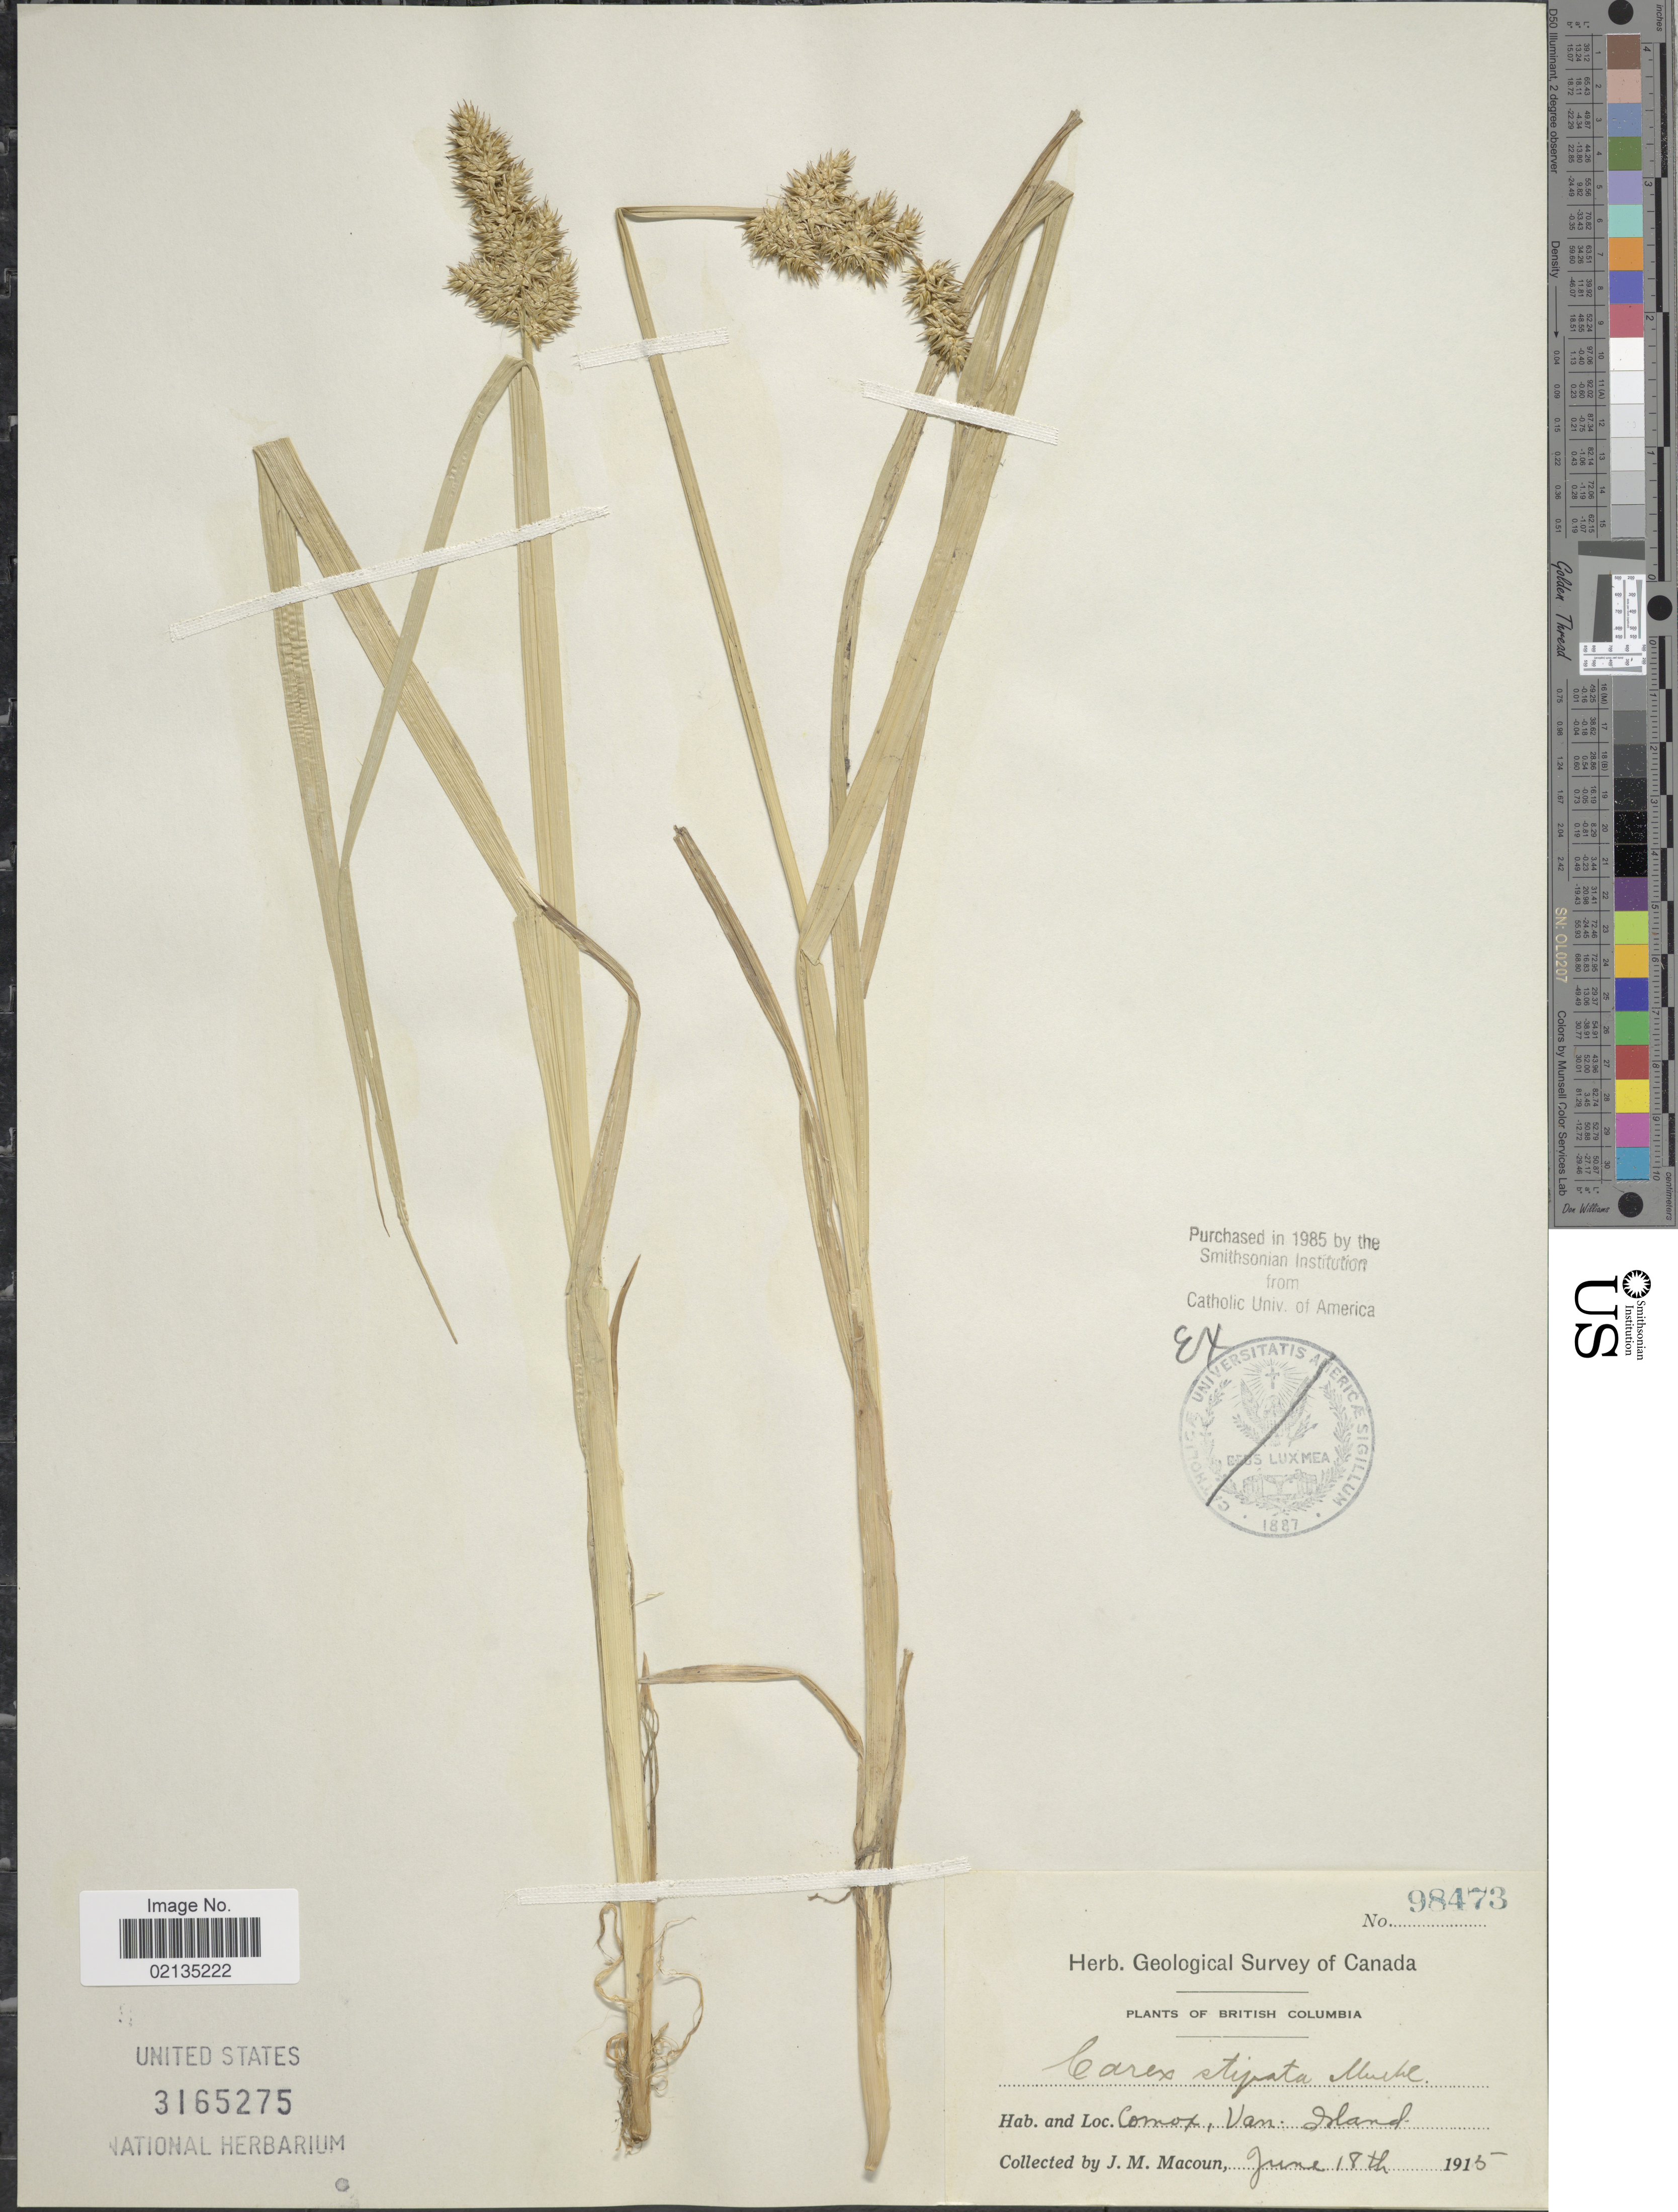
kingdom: Plantae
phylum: Tracheophyta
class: Liliopsida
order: Poales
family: Cyperaceae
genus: Carex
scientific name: Carex stipata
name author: Muhl. ex Willd.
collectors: J. M. Macoun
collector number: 98473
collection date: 1915-06-08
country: Canada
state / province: British Columbia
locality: Comox, Van. Island. British Columbia.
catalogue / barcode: US 3165275